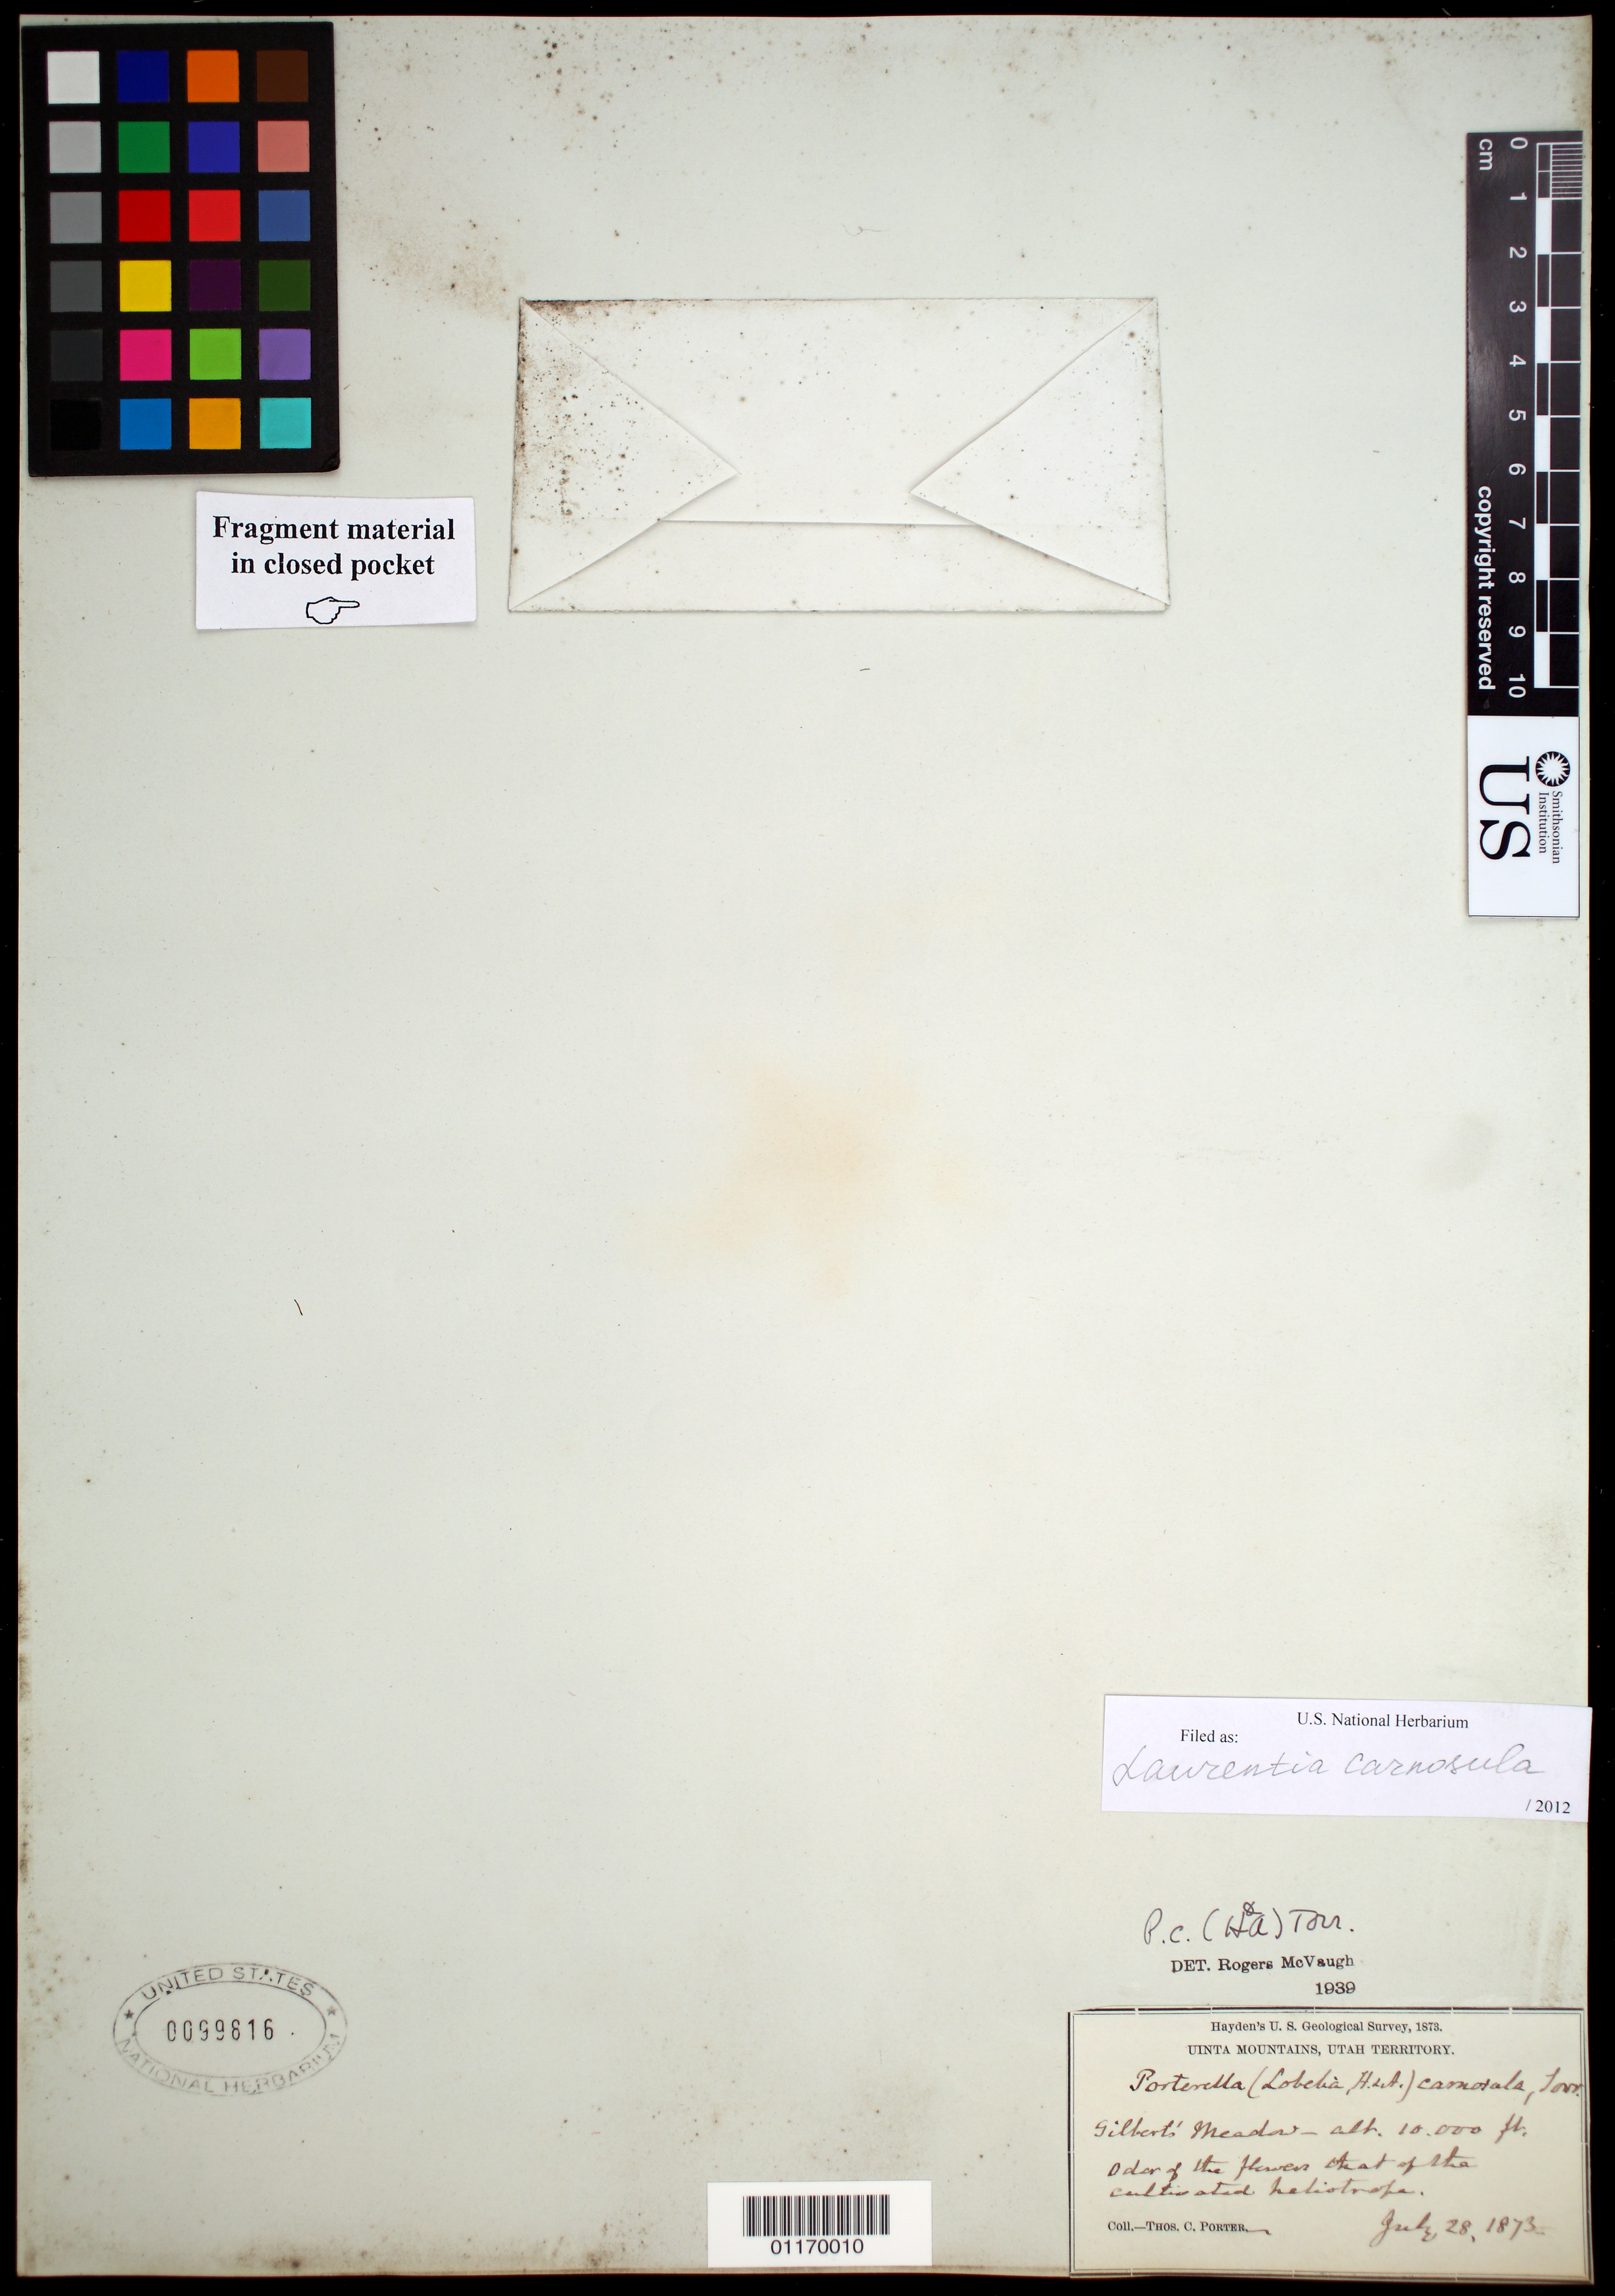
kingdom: Plantae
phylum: Tracheophyta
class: Magnoliopsida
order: Asterales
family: Campanulaceae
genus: Laurentia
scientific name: Laurentia carnosula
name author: (Hook. & Arn.) Benth. ex A. Gray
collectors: T. C. Porter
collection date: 1873-07-28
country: United States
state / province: Utah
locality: Uinta Mts., Gilbert's Meadows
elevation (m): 3048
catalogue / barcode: US 99816